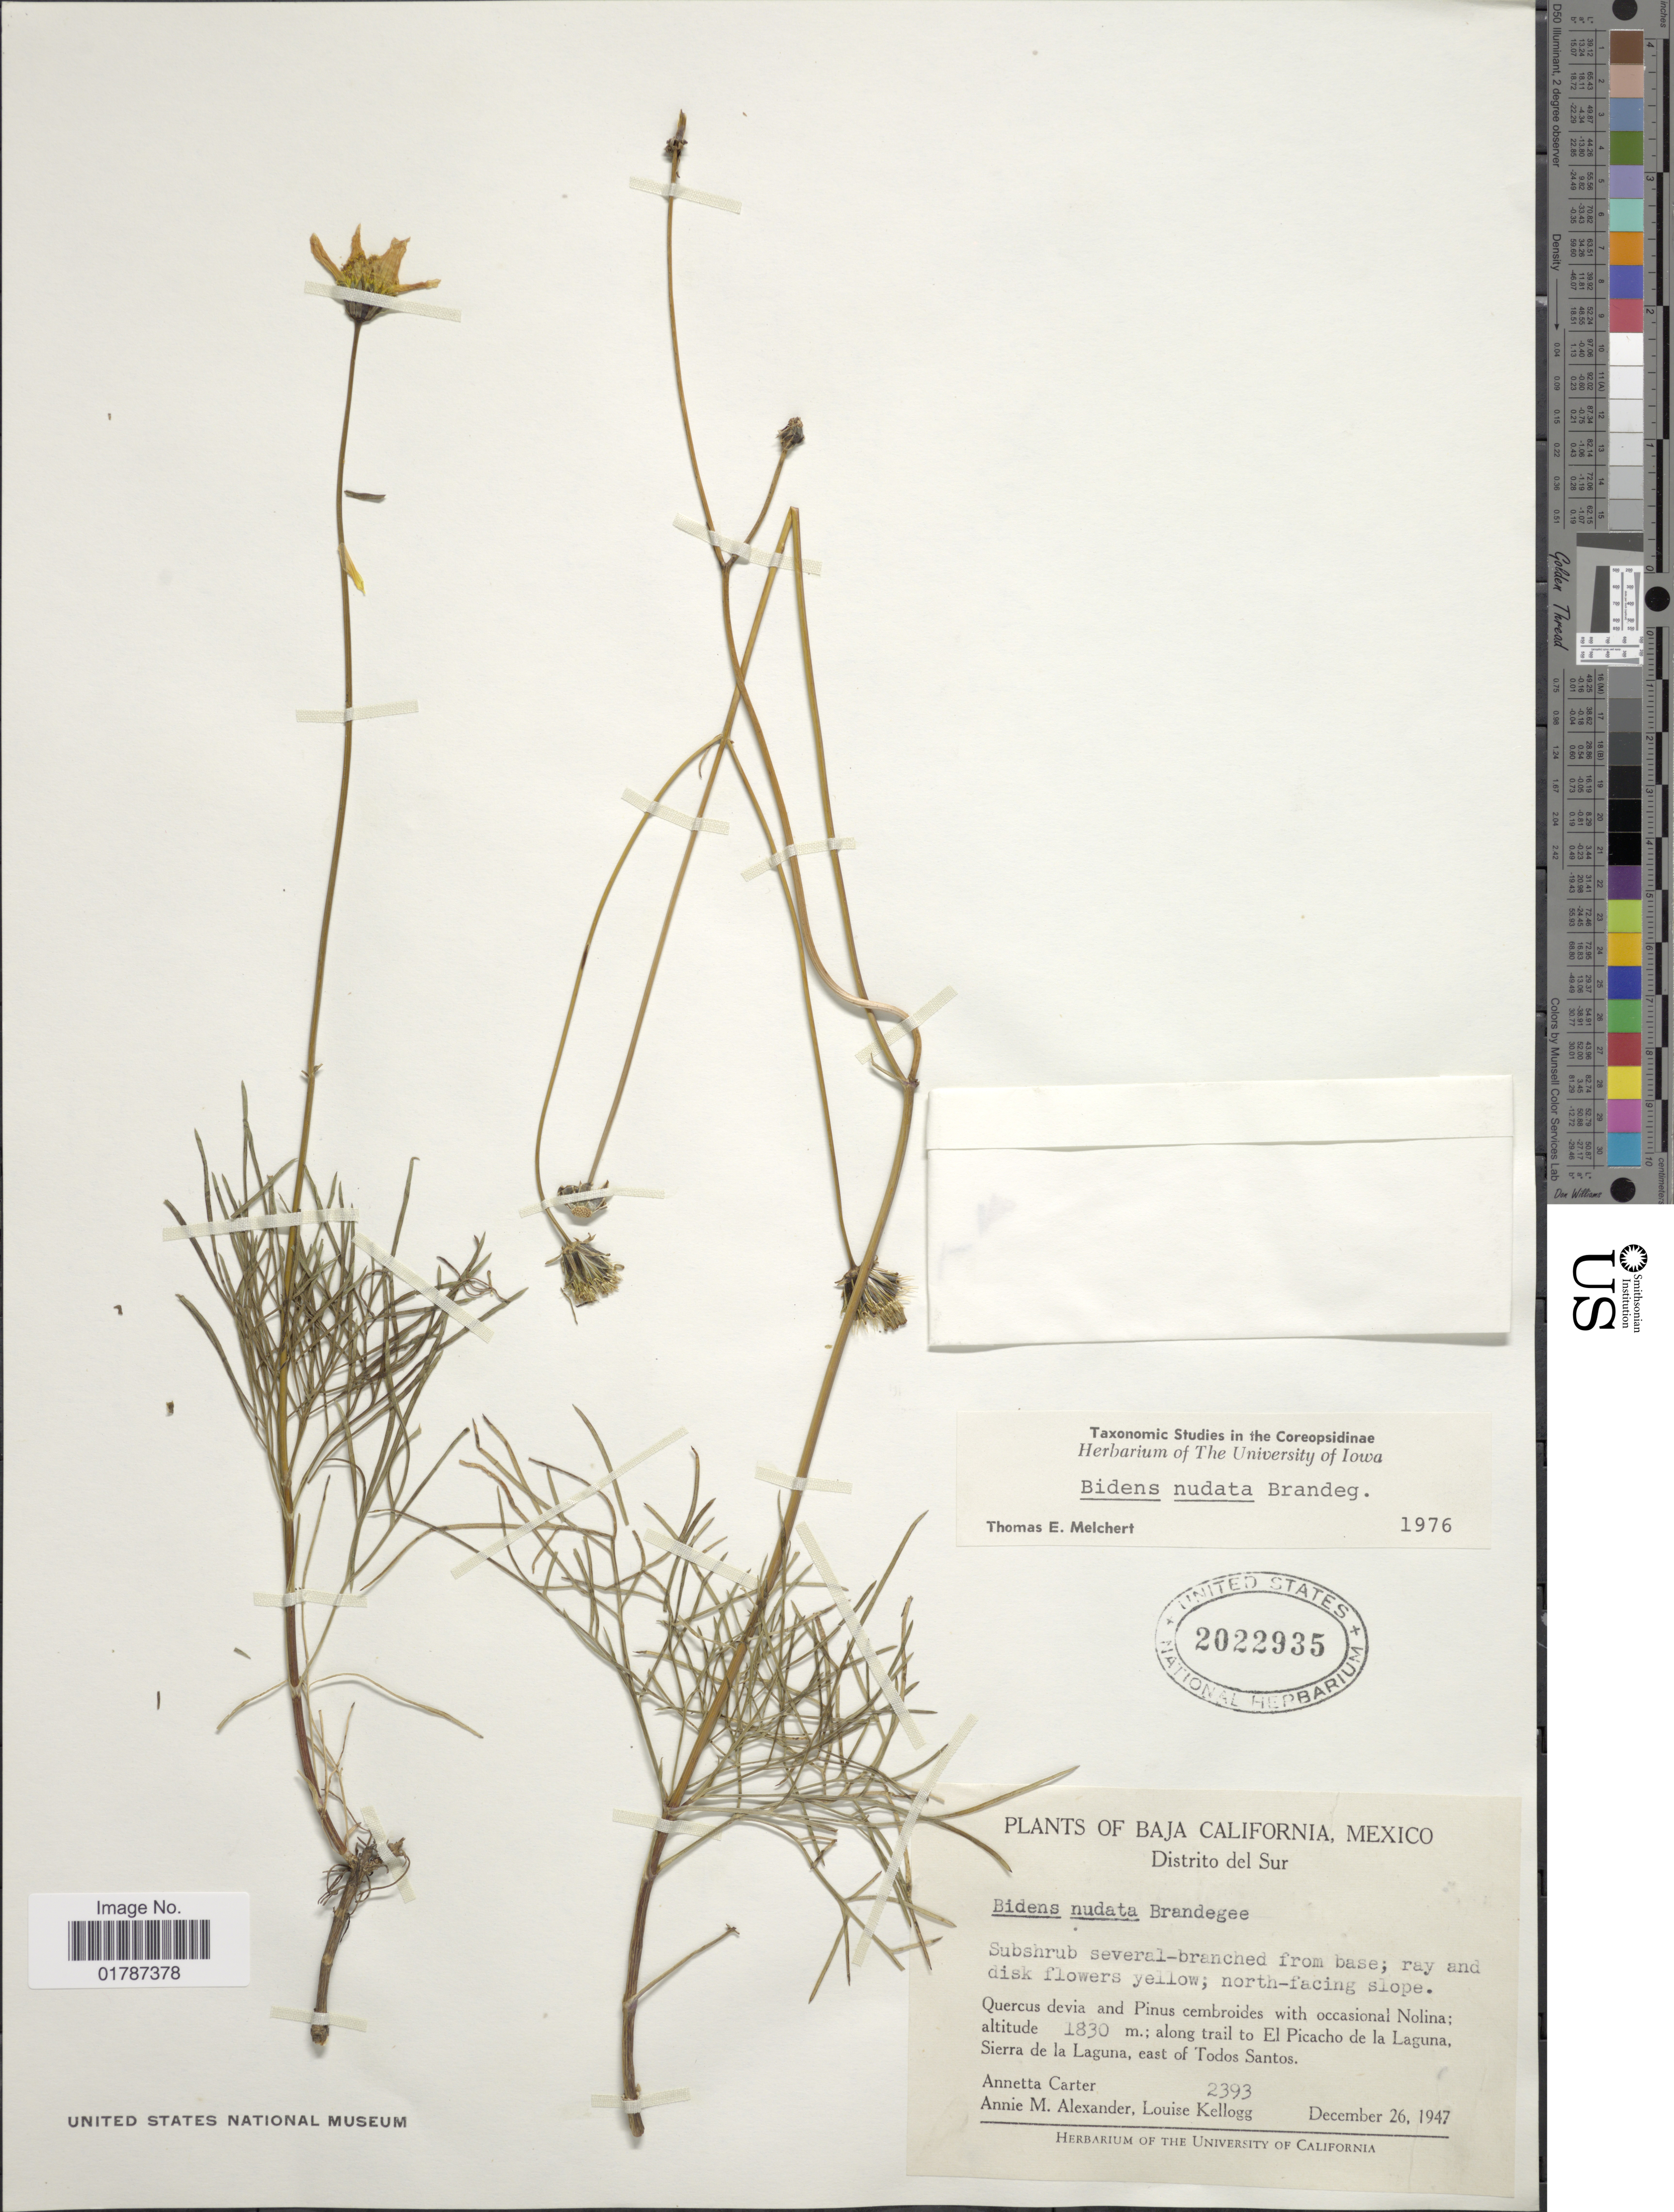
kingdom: Plantae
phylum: Tracheophyta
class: Magnoliopsida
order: Asterales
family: Asteraceae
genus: Bidens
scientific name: Bidens nudata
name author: Brandegee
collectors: A. Carter, A. M. Alexander & L. Kellogg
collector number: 2393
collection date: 1947-12-26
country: Mexico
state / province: Baja California Sur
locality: Baja California, Mexico, Distrito del Sur, Along trail to El Picacho de la Laguna, Sierra de la Laguna, east of Todos Santos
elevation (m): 1830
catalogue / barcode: US 2022935